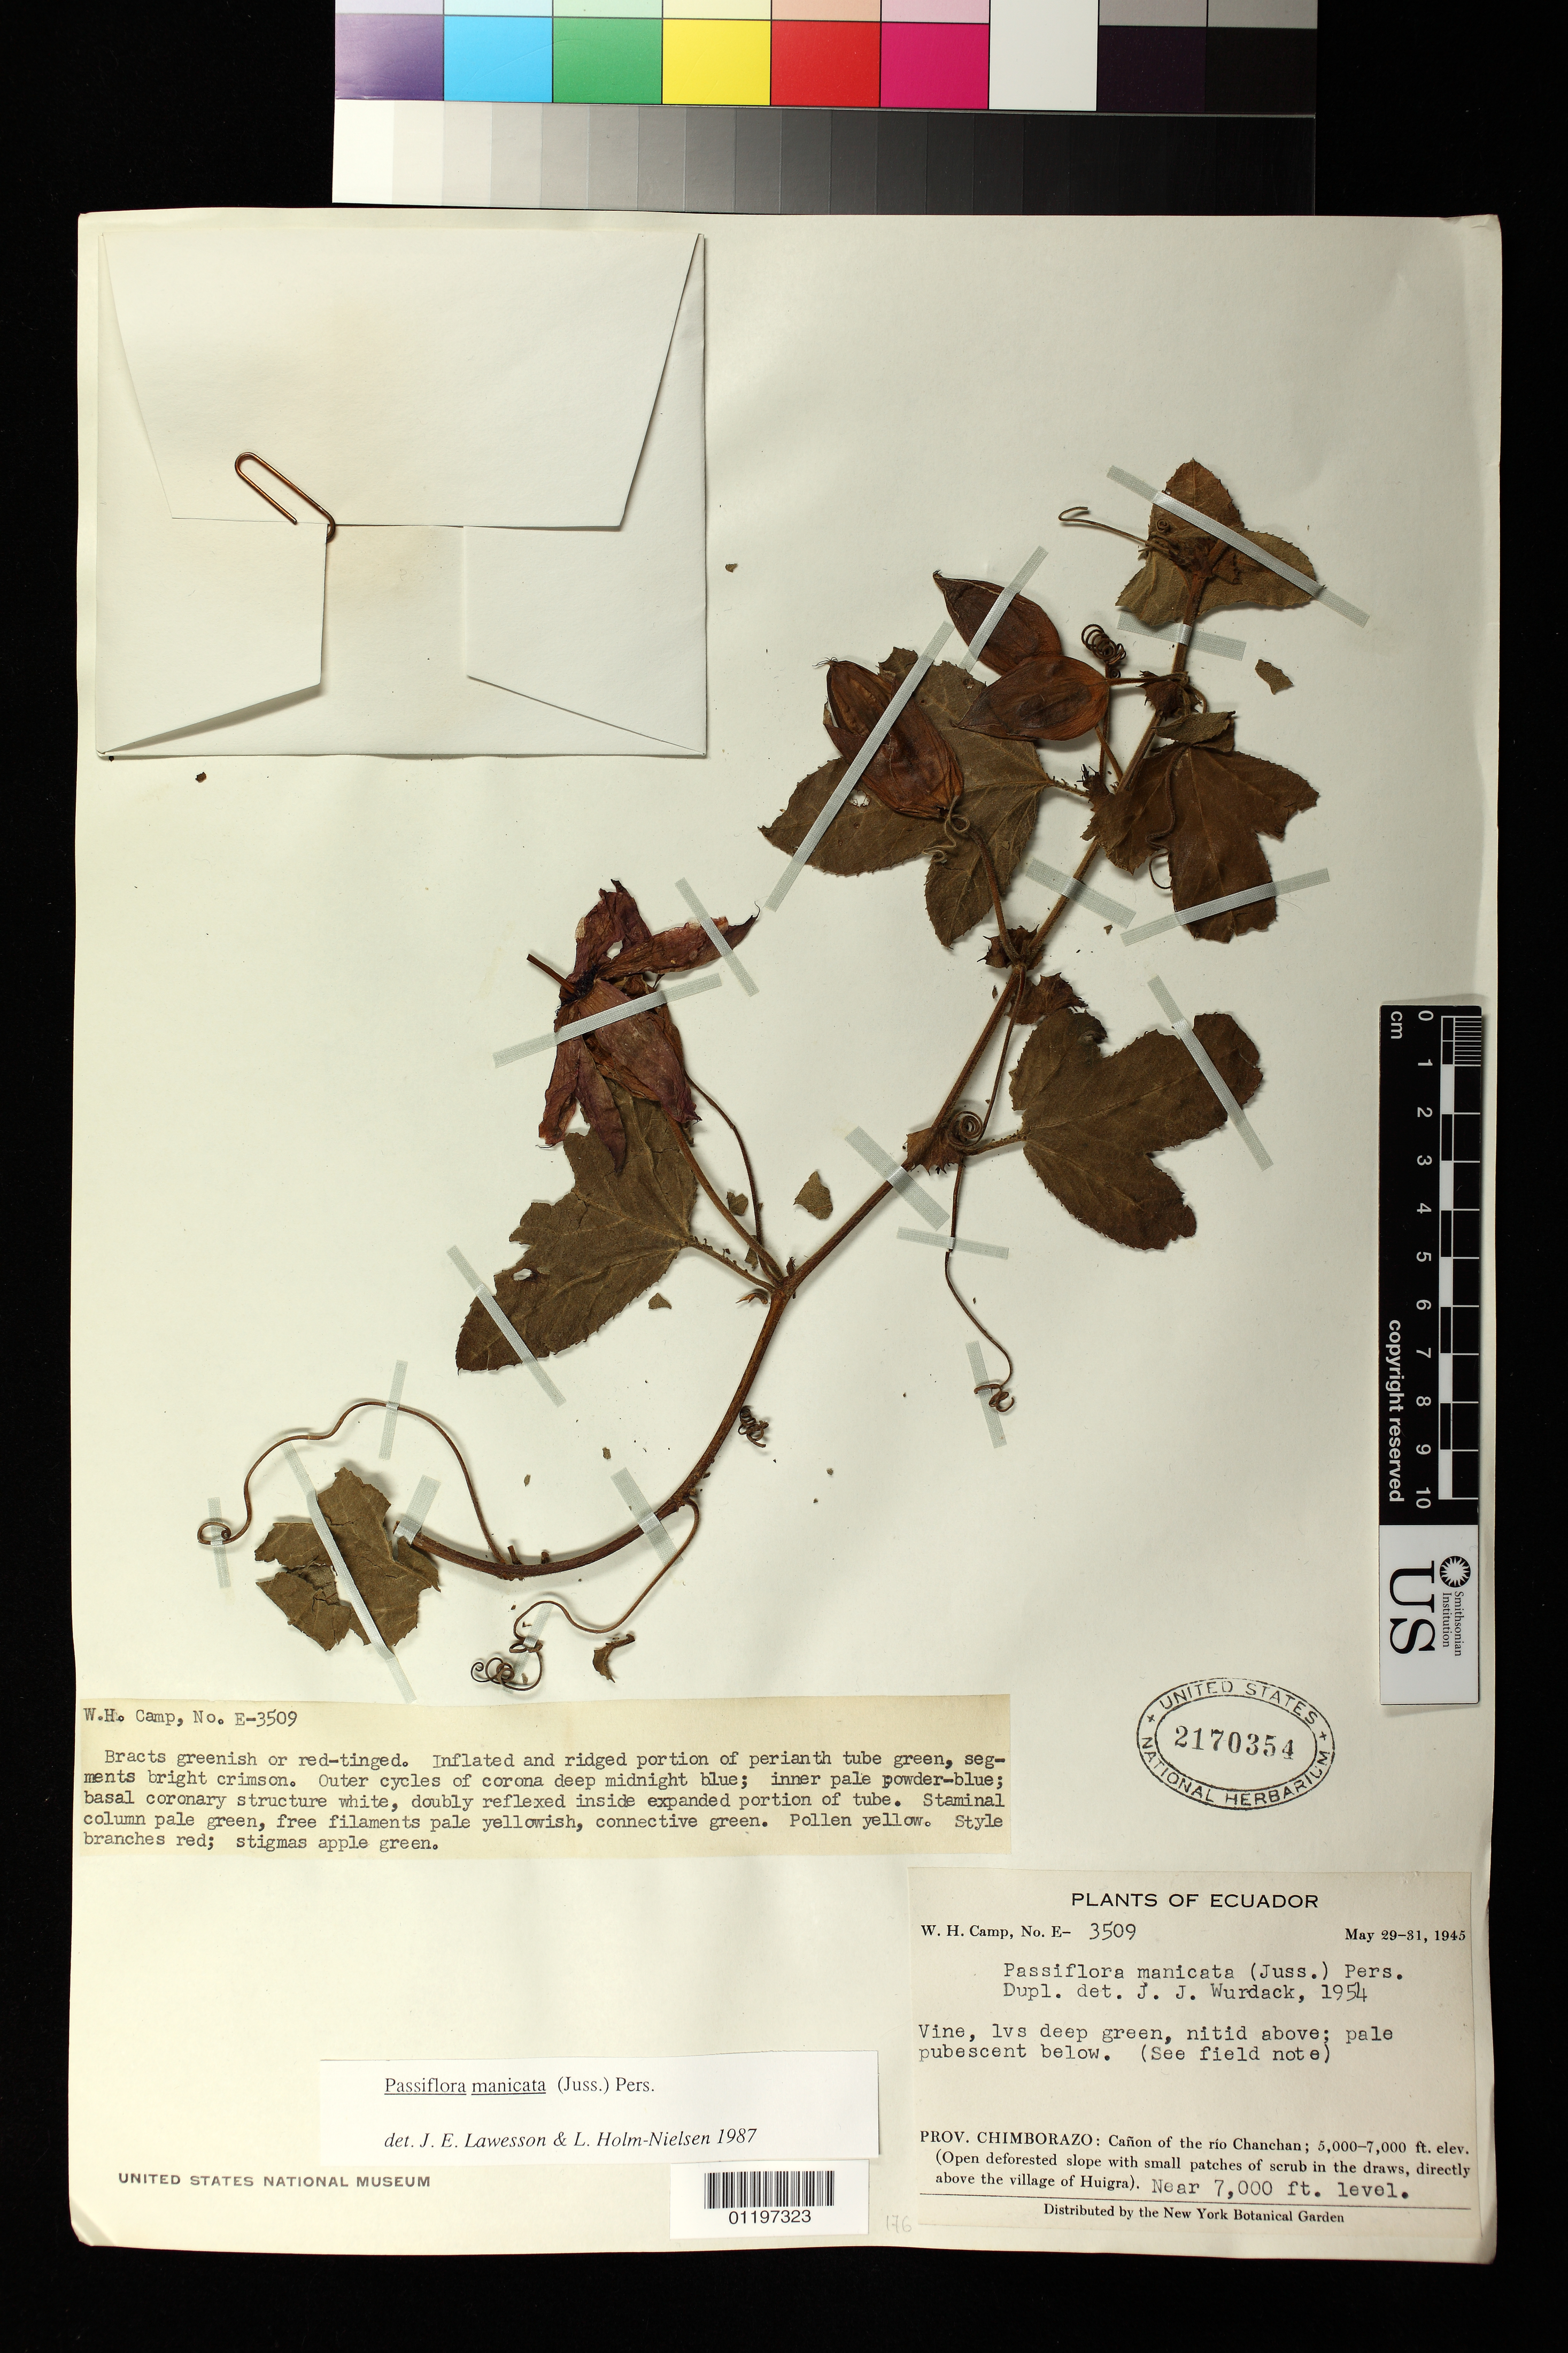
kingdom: Plantae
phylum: Tracheophyta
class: Magnoliopsida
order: Malpighiales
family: Passifloraceae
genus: Passiflora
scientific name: Passiflora manicata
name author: (Juss.) Pers.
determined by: Lawesson, J. E.; Holm-Nielsen, L. B.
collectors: W. H. Camp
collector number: E-3509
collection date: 1945-05-29/1945-05-31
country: Ecuador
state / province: Chimborazo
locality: Canyon of the Rio Chanchan, directly above the village of Huigra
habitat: open deforested slop with small patches of scrub in the draws.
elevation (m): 2134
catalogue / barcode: US 2170354